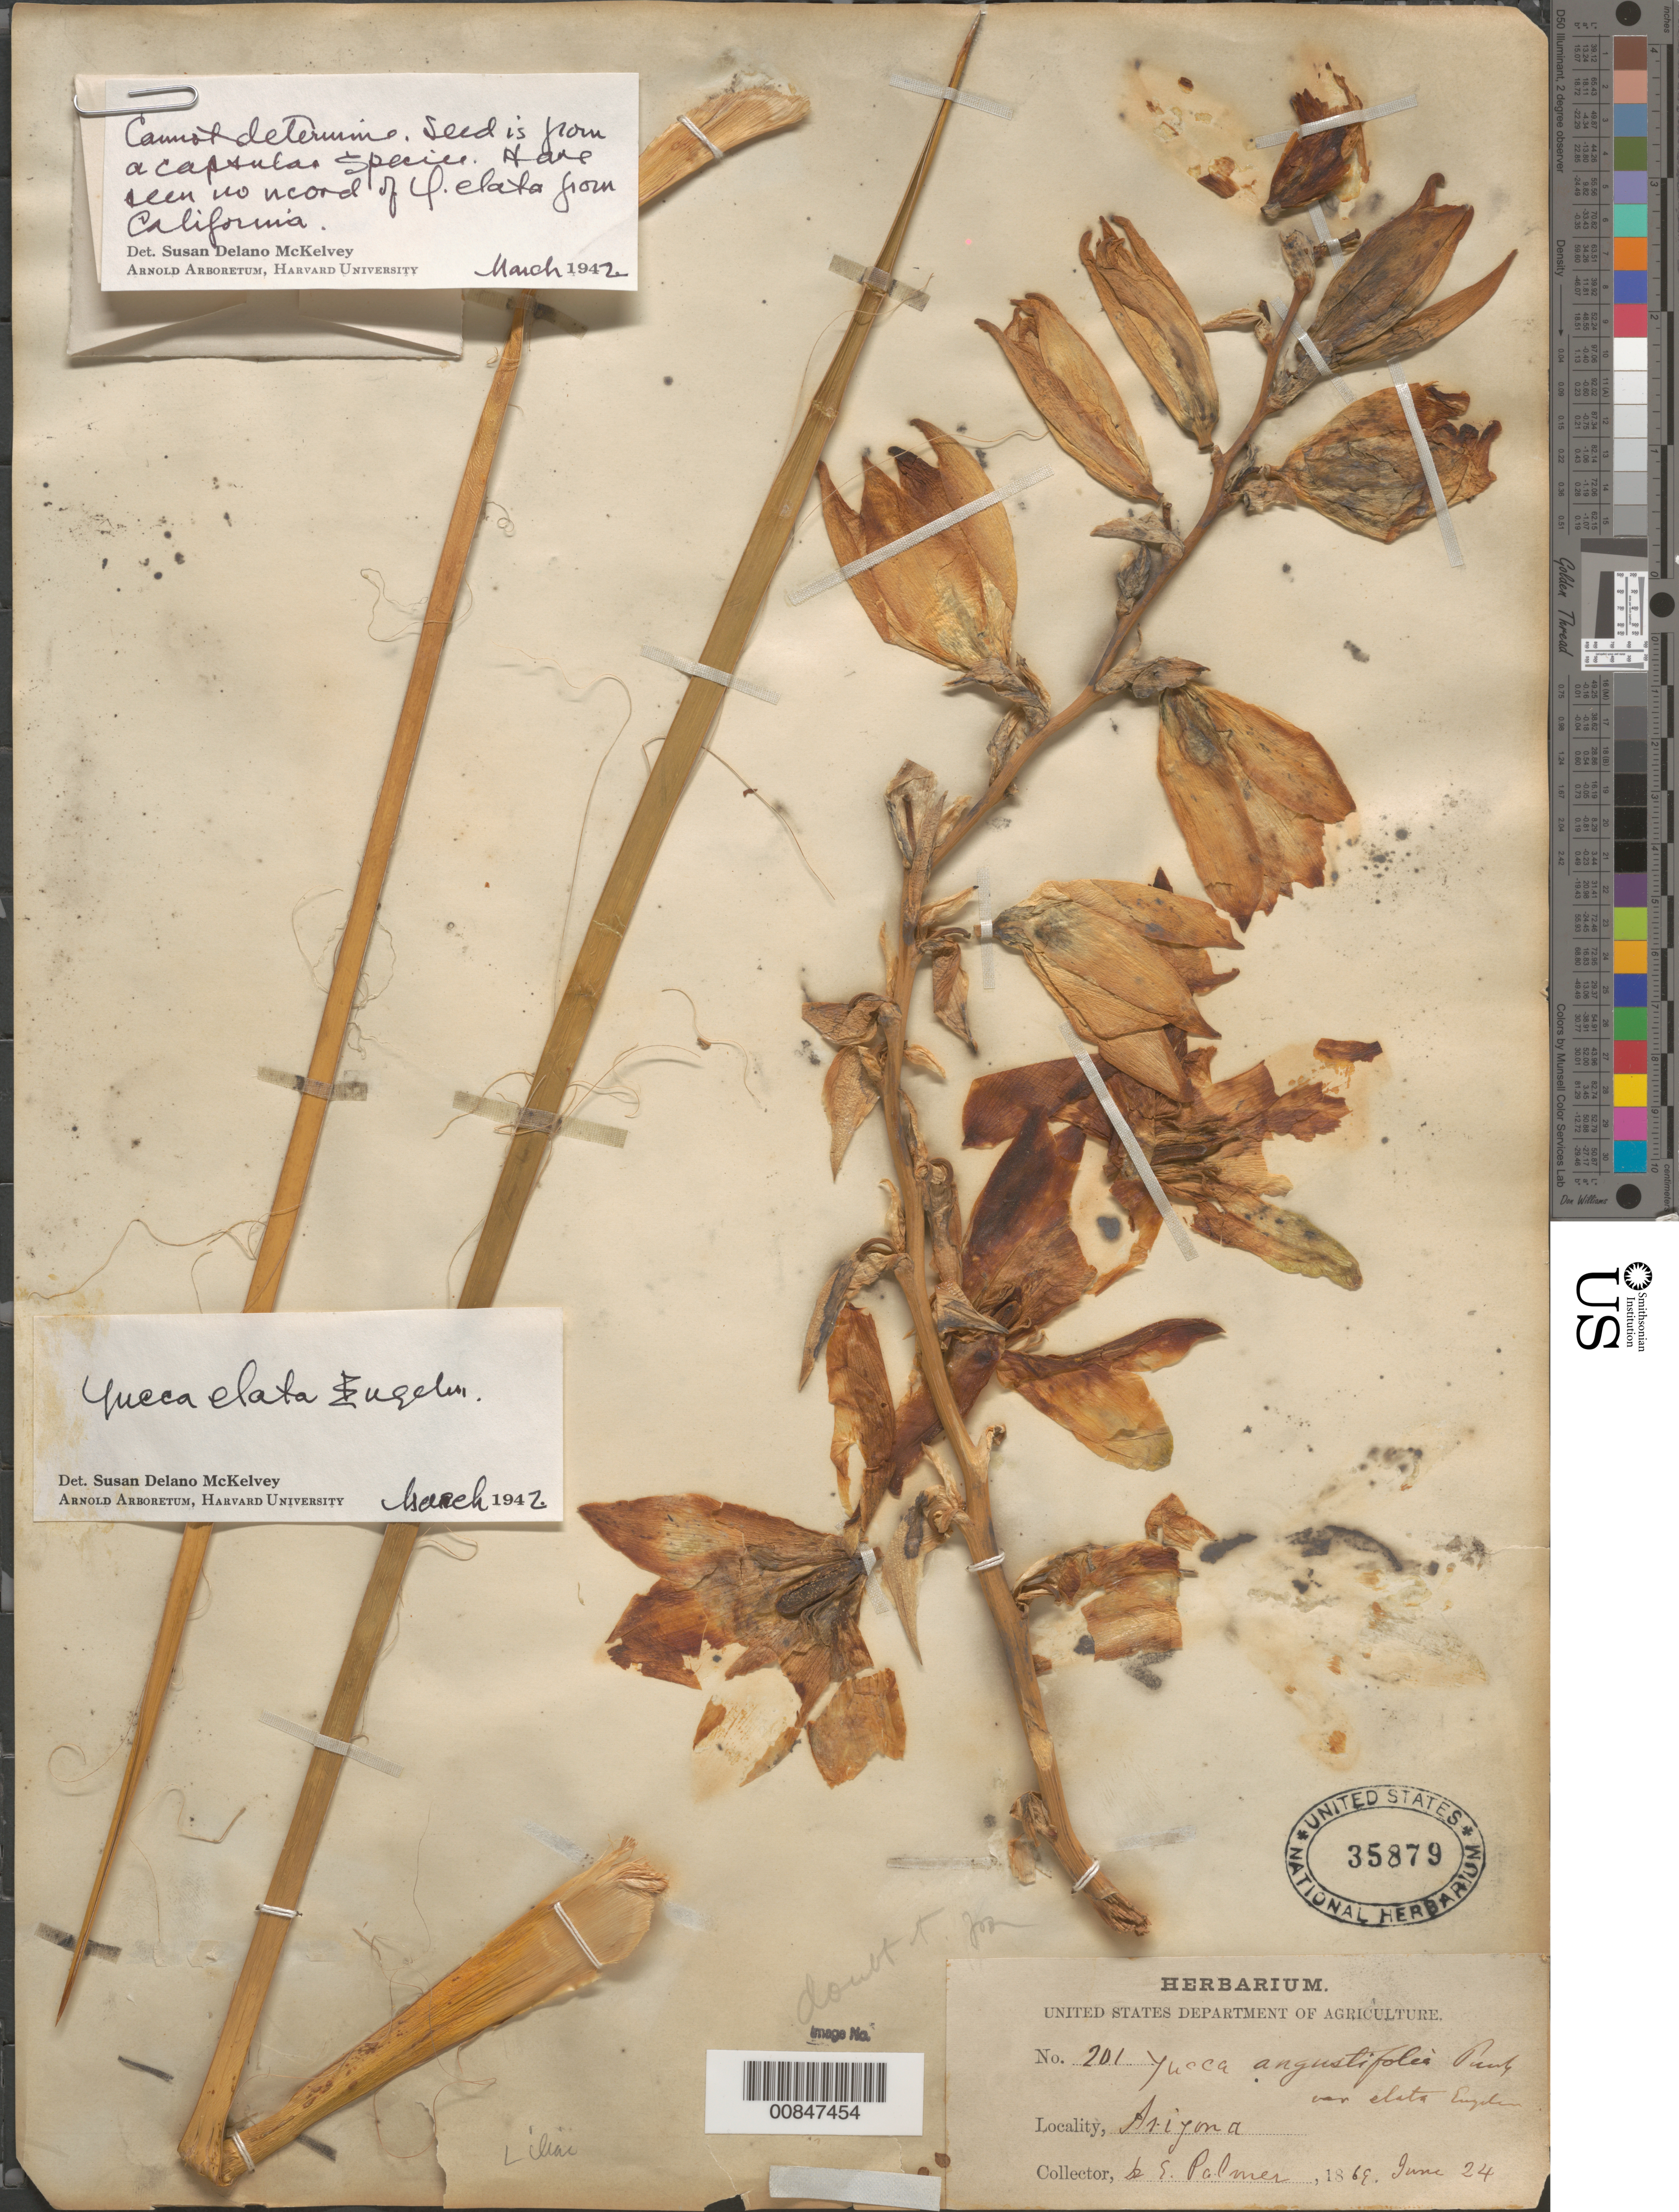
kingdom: Plantae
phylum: Tracheophyta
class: Liliopsida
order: Asparagales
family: Asparagaceae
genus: Yucca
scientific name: Yucca elata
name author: (Engelm.) Engelm.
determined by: McKelvey, S. A.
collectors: E. Palmer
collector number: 201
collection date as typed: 24 Jun 1869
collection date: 1869-06-24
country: United States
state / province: Arizona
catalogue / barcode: US 35879